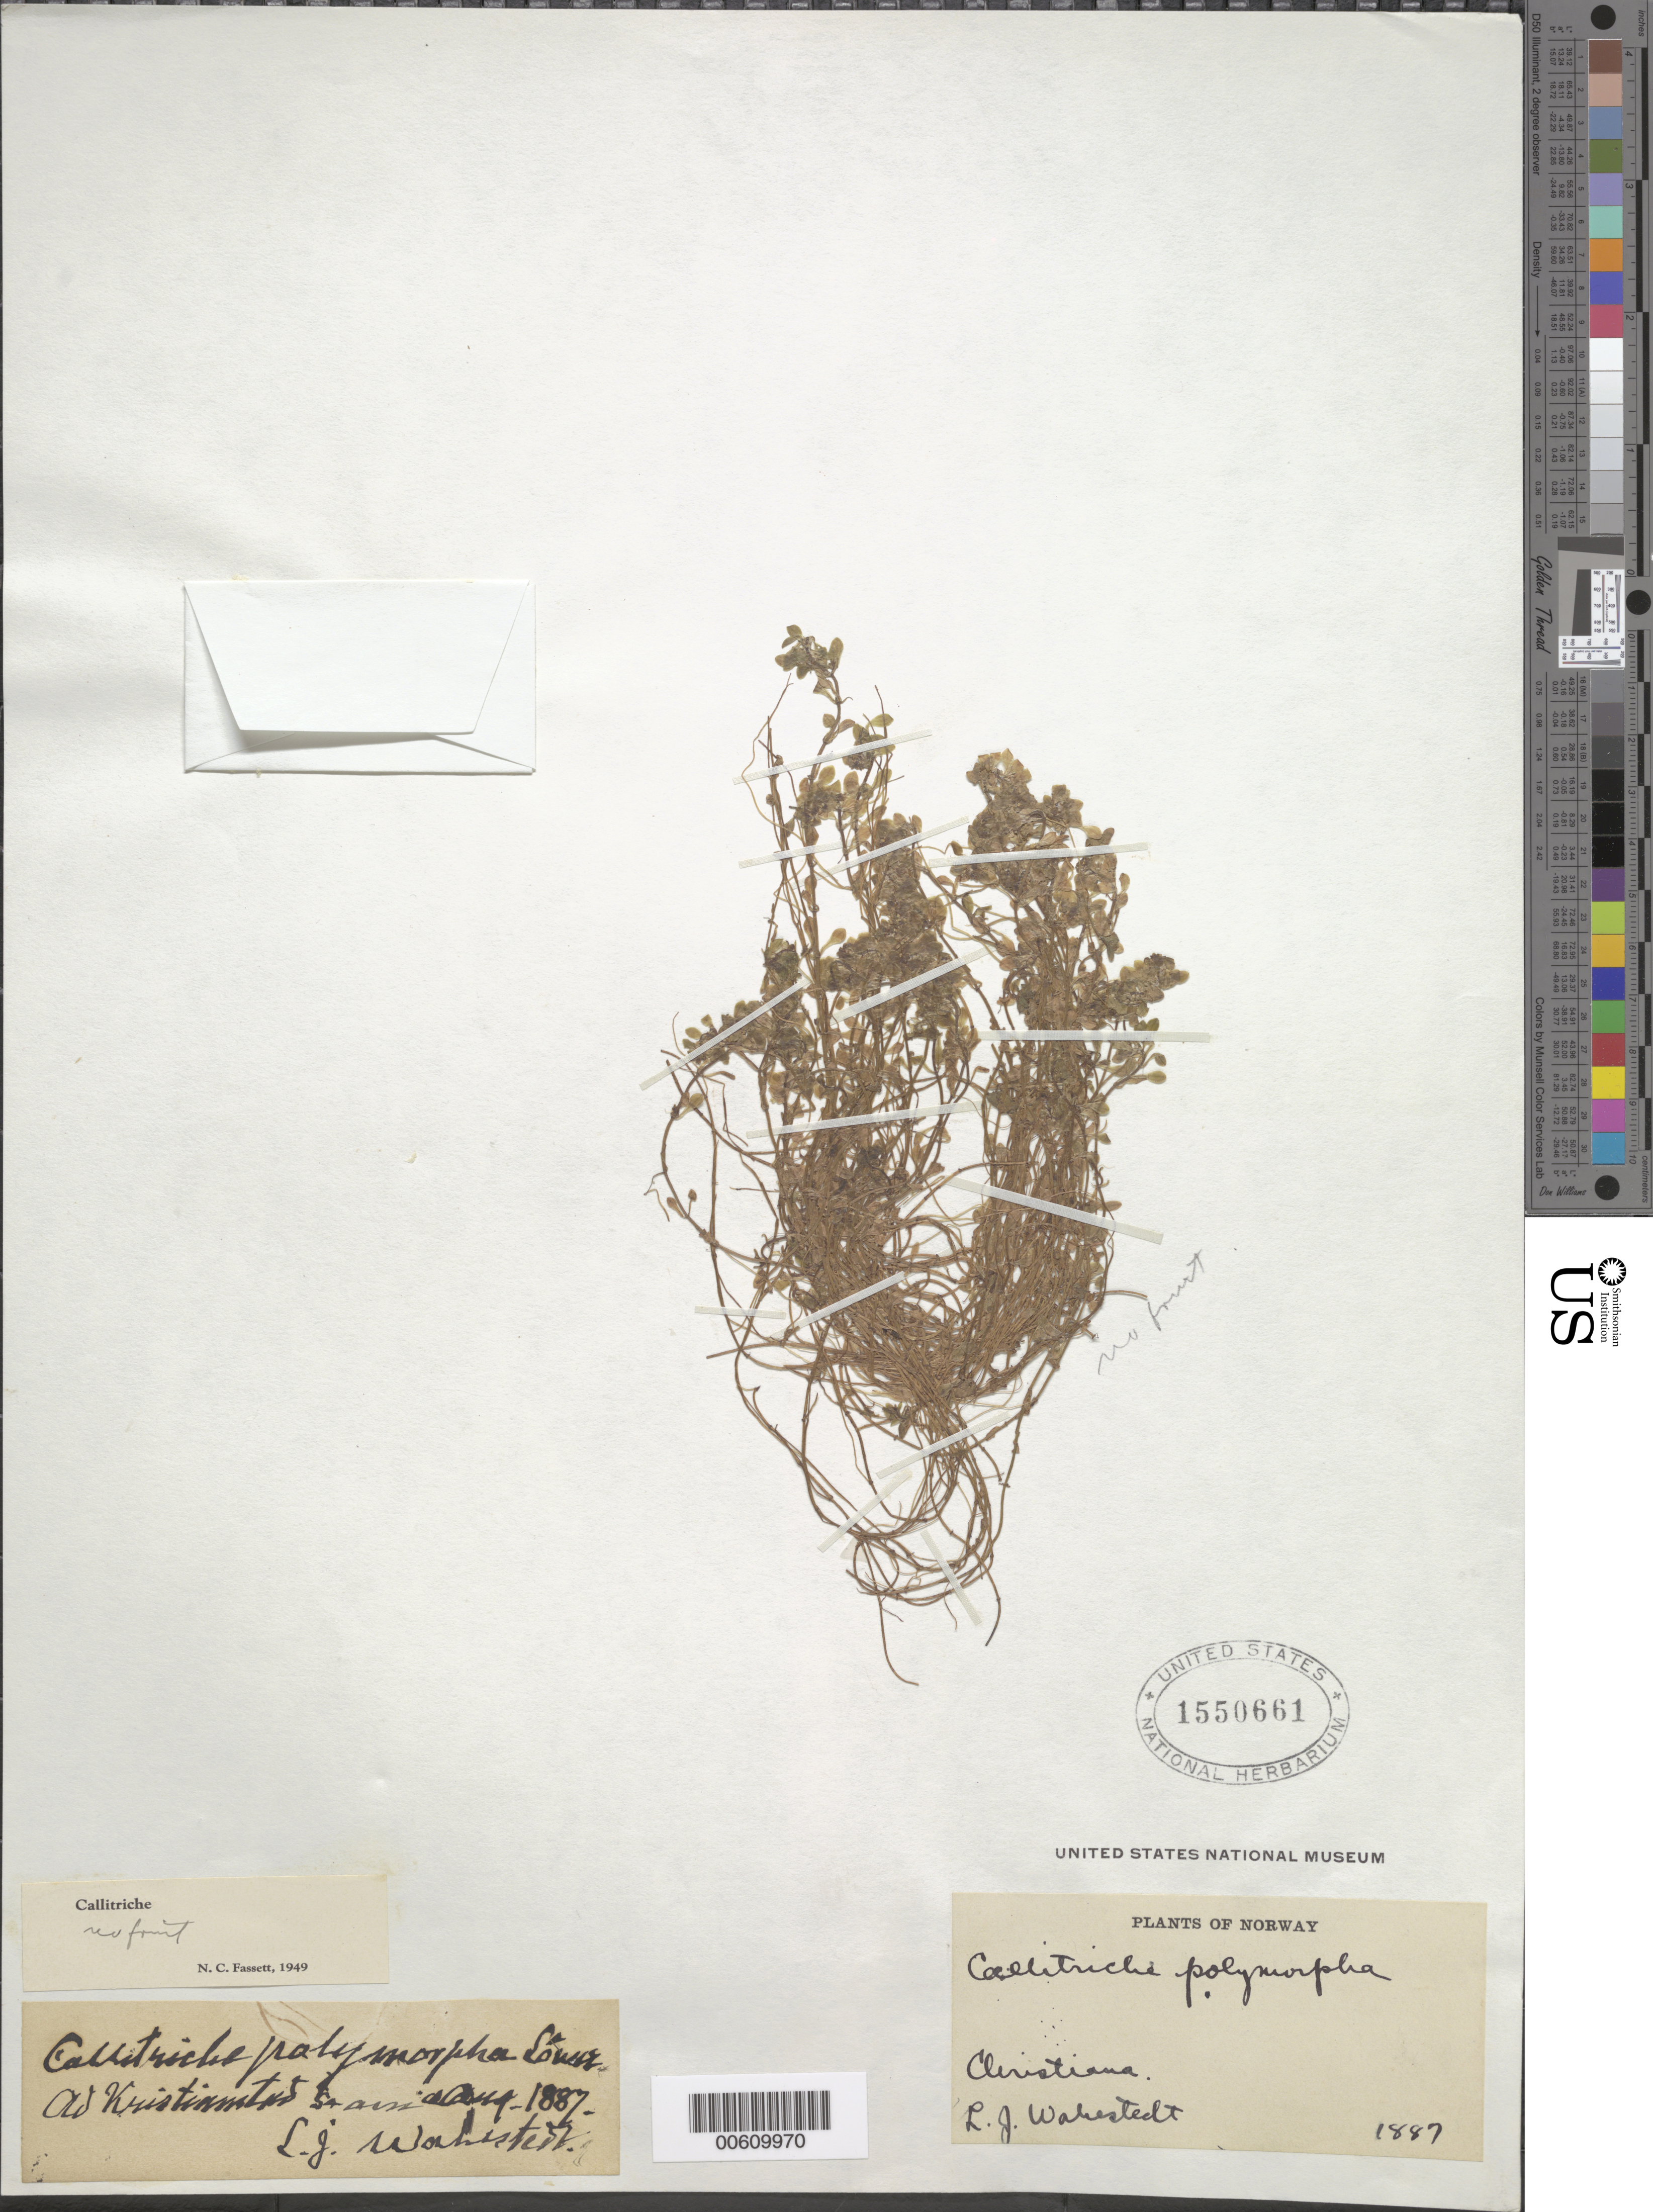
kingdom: Plantae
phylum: Tracheophyta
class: Magnoliopsida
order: Lamiales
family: Plantaginaceae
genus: Callitriche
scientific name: Callitriche polymorpha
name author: Lönnr.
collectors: L. Wahestedt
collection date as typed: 1887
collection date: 1887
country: Norway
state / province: Oslo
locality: Christiana (= Oslo)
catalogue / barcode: US 1550661